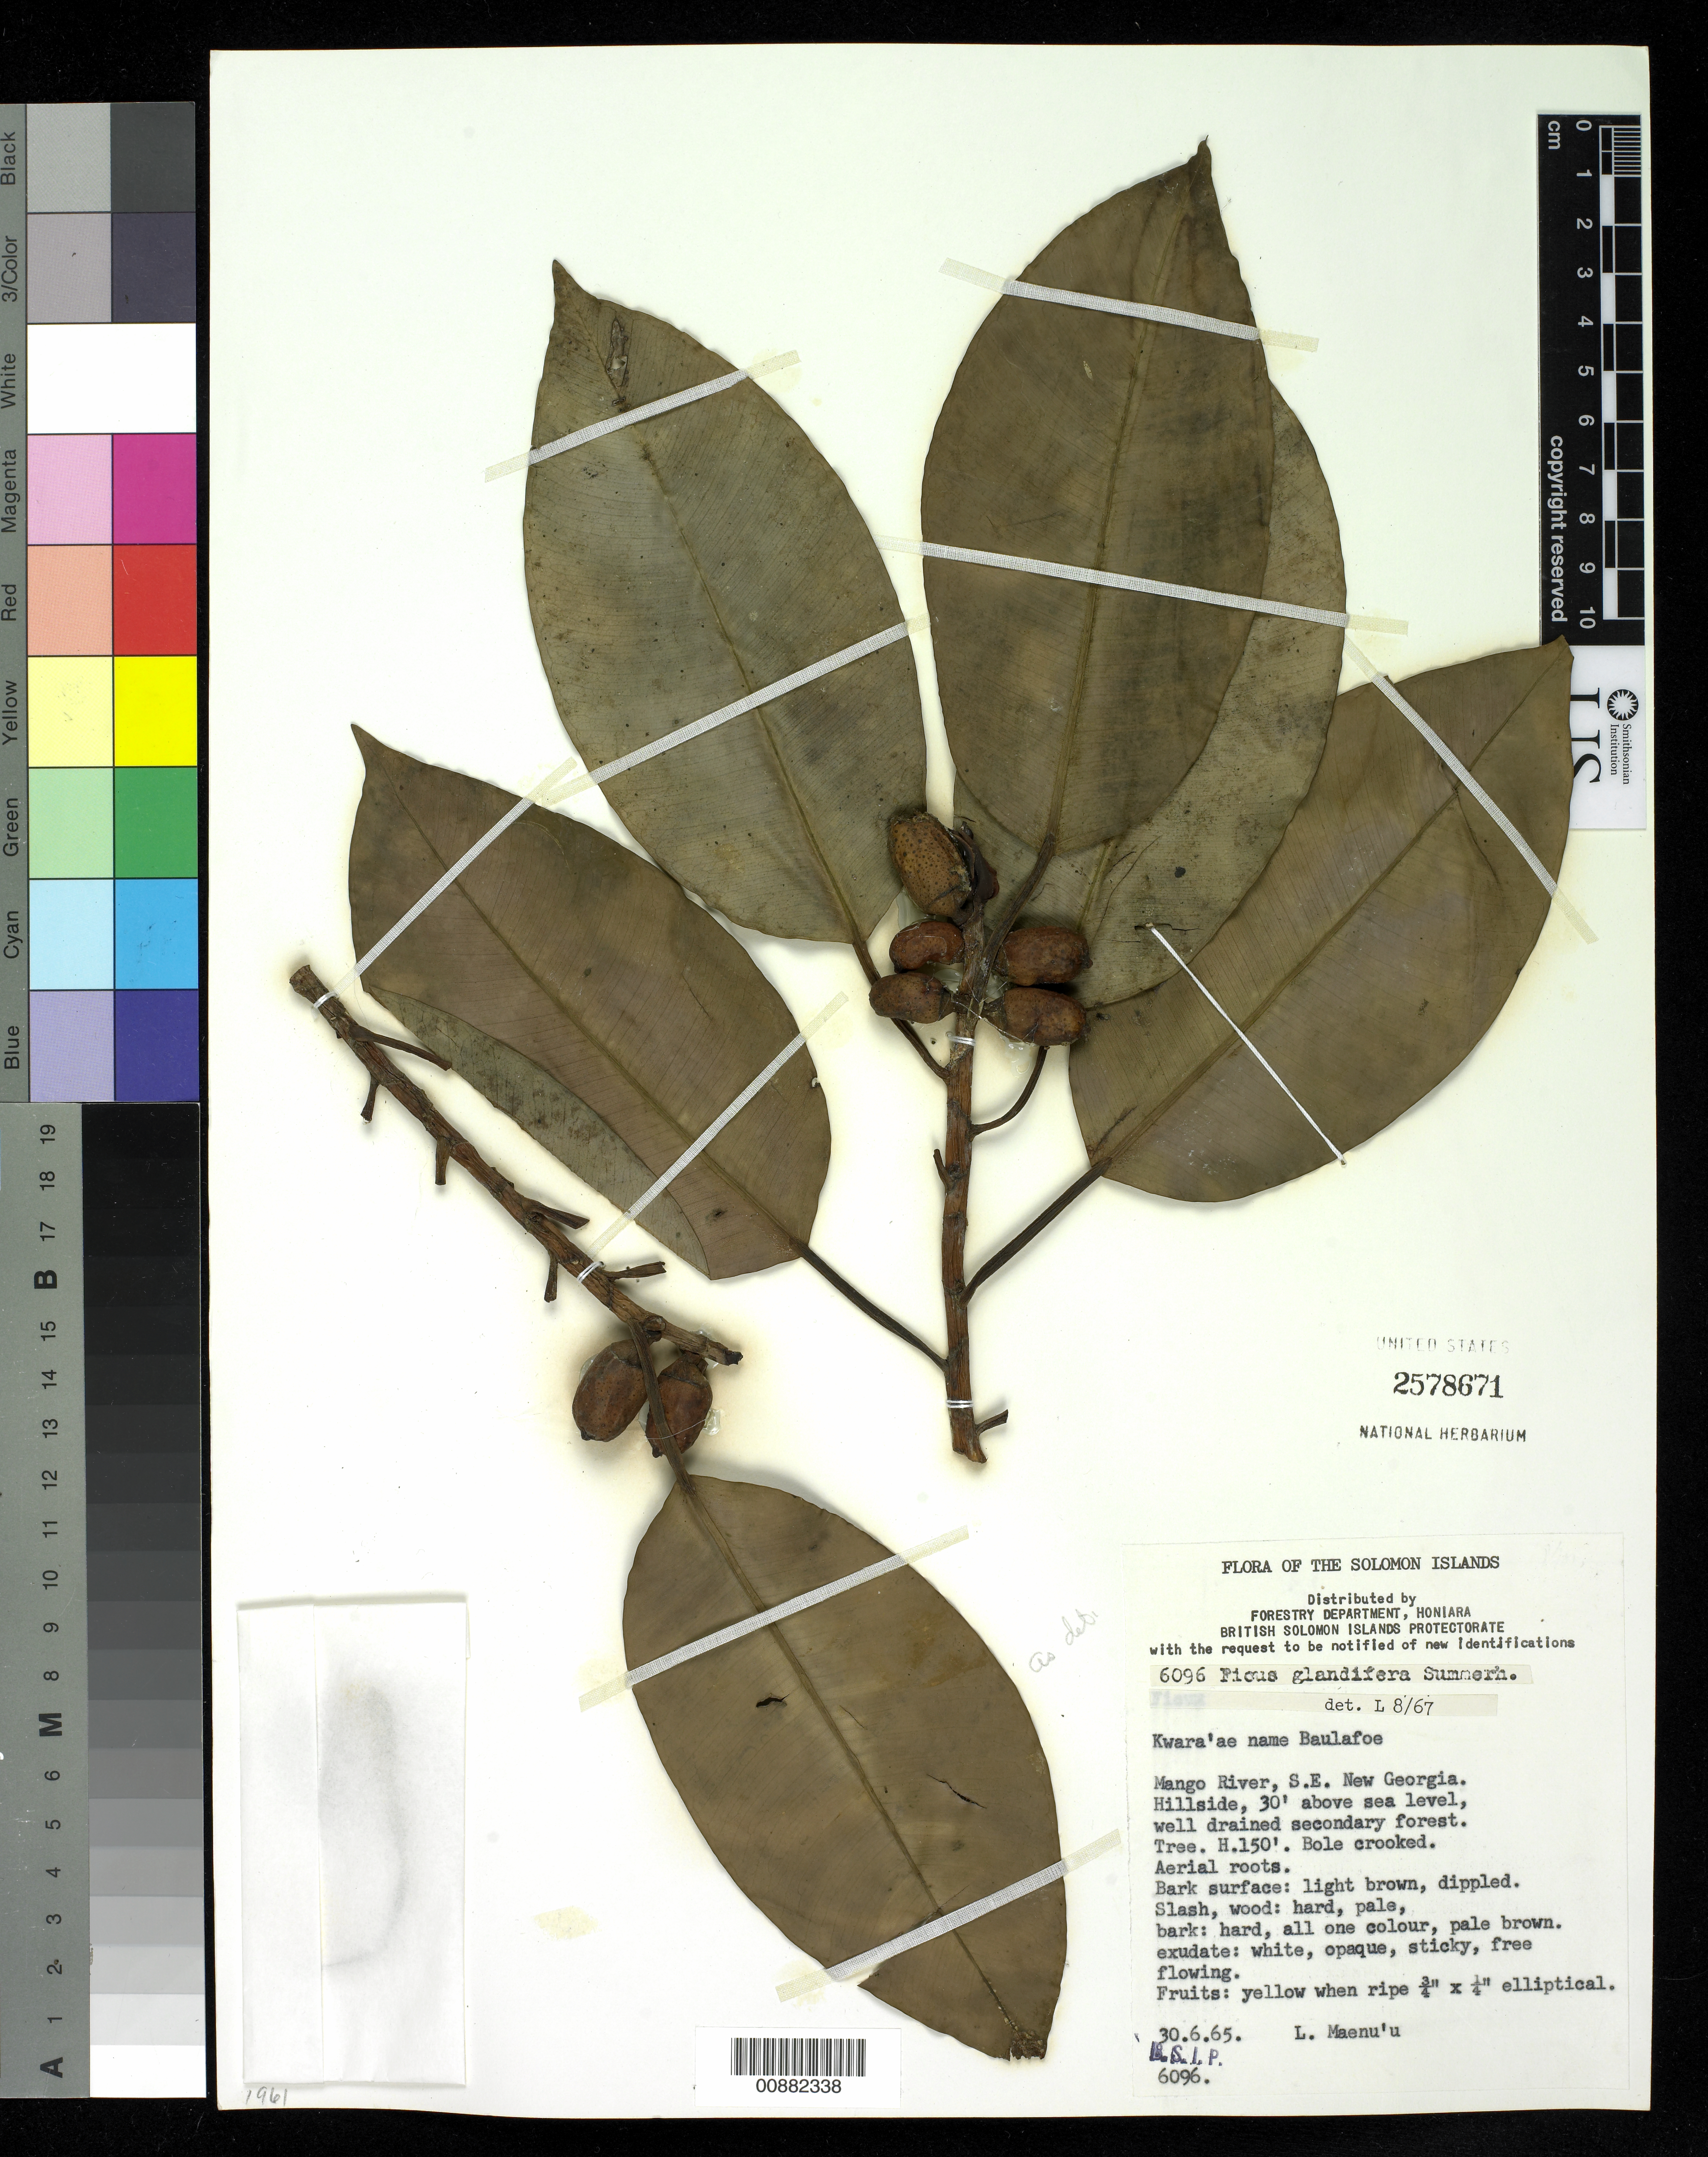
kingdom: Plantae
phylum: Tracheophyta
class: Magnoliopsida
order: Rosales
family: Moraceae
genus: Ficus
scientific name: Ficus glandifera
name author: Summerh.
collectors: L. Maenu'u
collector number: BSIP 6096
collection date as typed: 30 Jun 1965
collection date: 1965-06-30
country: Solomon Islands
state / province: Western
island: New Georgia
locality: Mango River, SE New Georgia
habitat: Well drained secondary forest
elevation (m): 9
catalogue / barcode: US 2578671